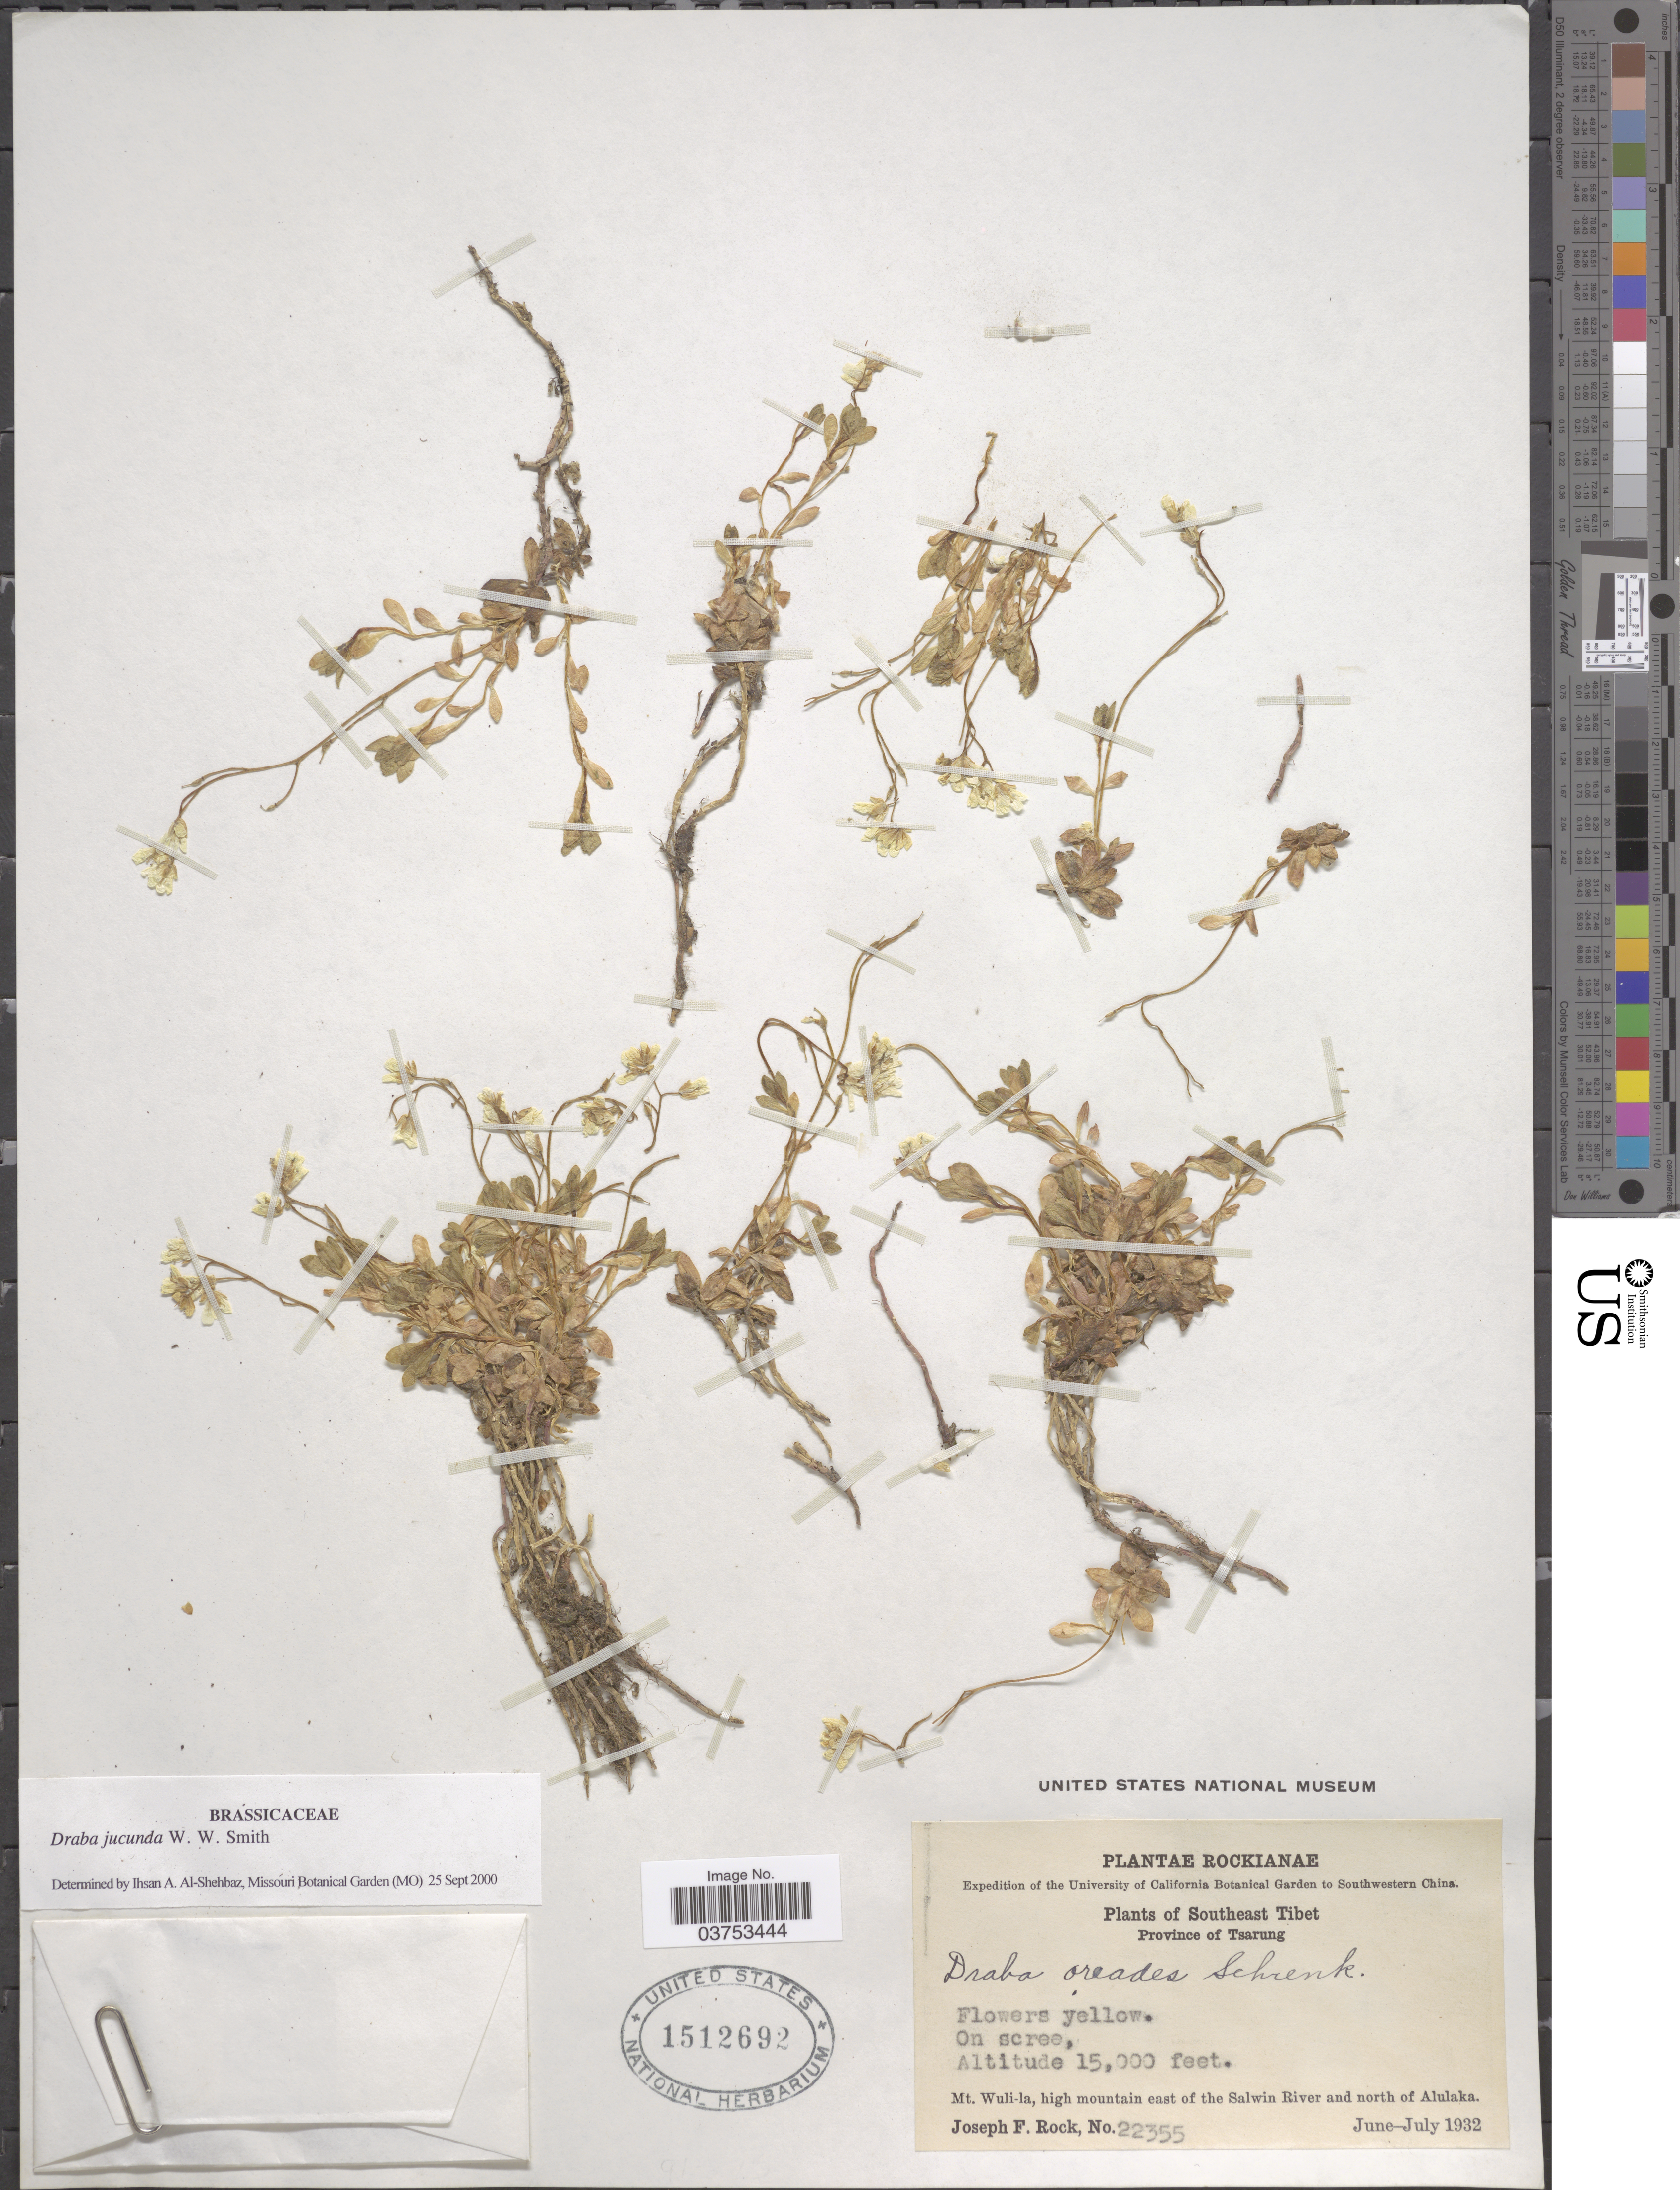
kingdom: Plantae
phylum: Tracheophyta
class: Magnoliopsida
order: Brassicales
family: Brassicaceae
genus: Draba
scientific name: Draba jucunda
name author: W.W. Sm.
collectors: J. F. Rock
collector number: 22355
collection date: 1932-06/1932-07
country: China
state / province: Xizang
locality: Southwestern China. Southeast Tibet. Province of Tsarung. Mt. Wuli-la, high mountain east of the Salwin River and north of Alulaka.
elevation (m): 4572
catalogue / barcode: US 1512692